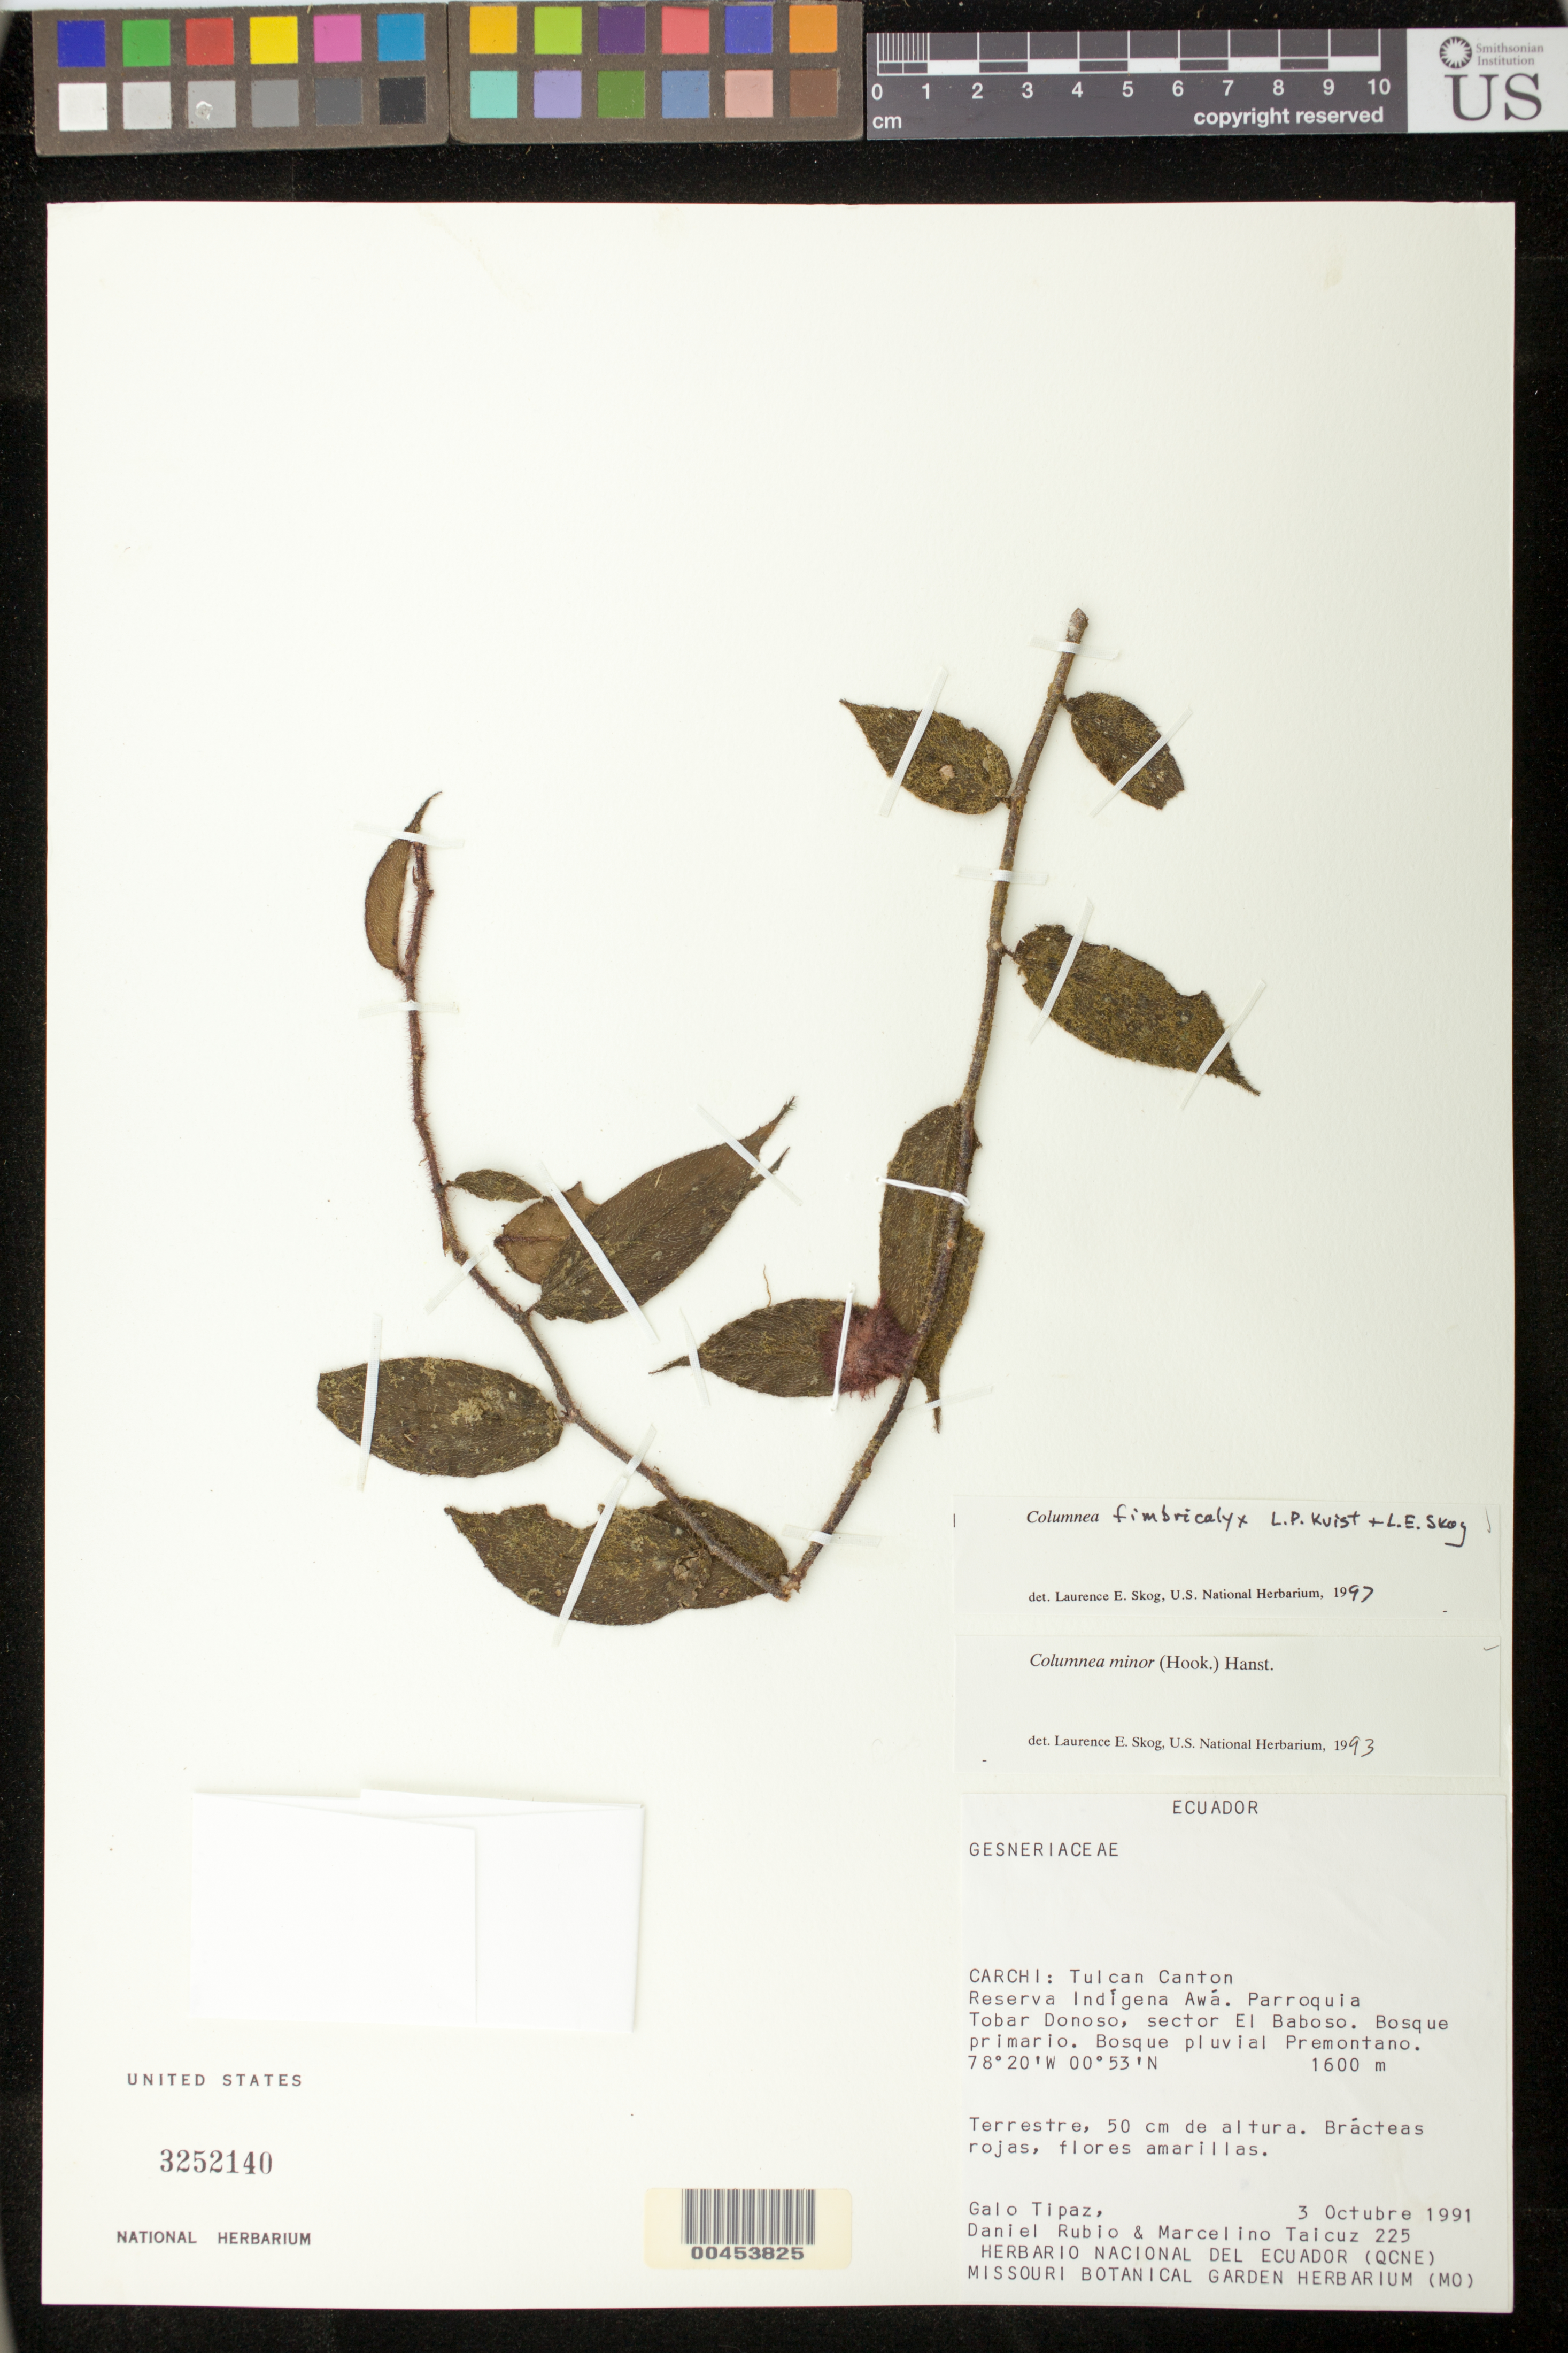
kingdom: Plantae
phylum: Tracheophyta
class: Magnoliopsida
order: Lamiales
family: Gesneriaceae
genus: Columnea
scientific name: Columnea fimbricalyx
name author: L.P. Kvist & L.E. Skog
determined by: Skog, Laurence E.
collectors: G. Tipaz, D. Rubio & M. Taicuz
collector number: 225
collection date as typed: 03 Oct 1991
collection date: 1991-10-03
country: Ecuador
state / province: Carchi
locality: Tulcan Canton, Resrva Indígena Awá, Parroquia Tobar Donoso, sector El Baboso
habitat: Bosque primario; bosque pluvial premontano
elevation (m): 1600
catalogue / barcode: US 3252140